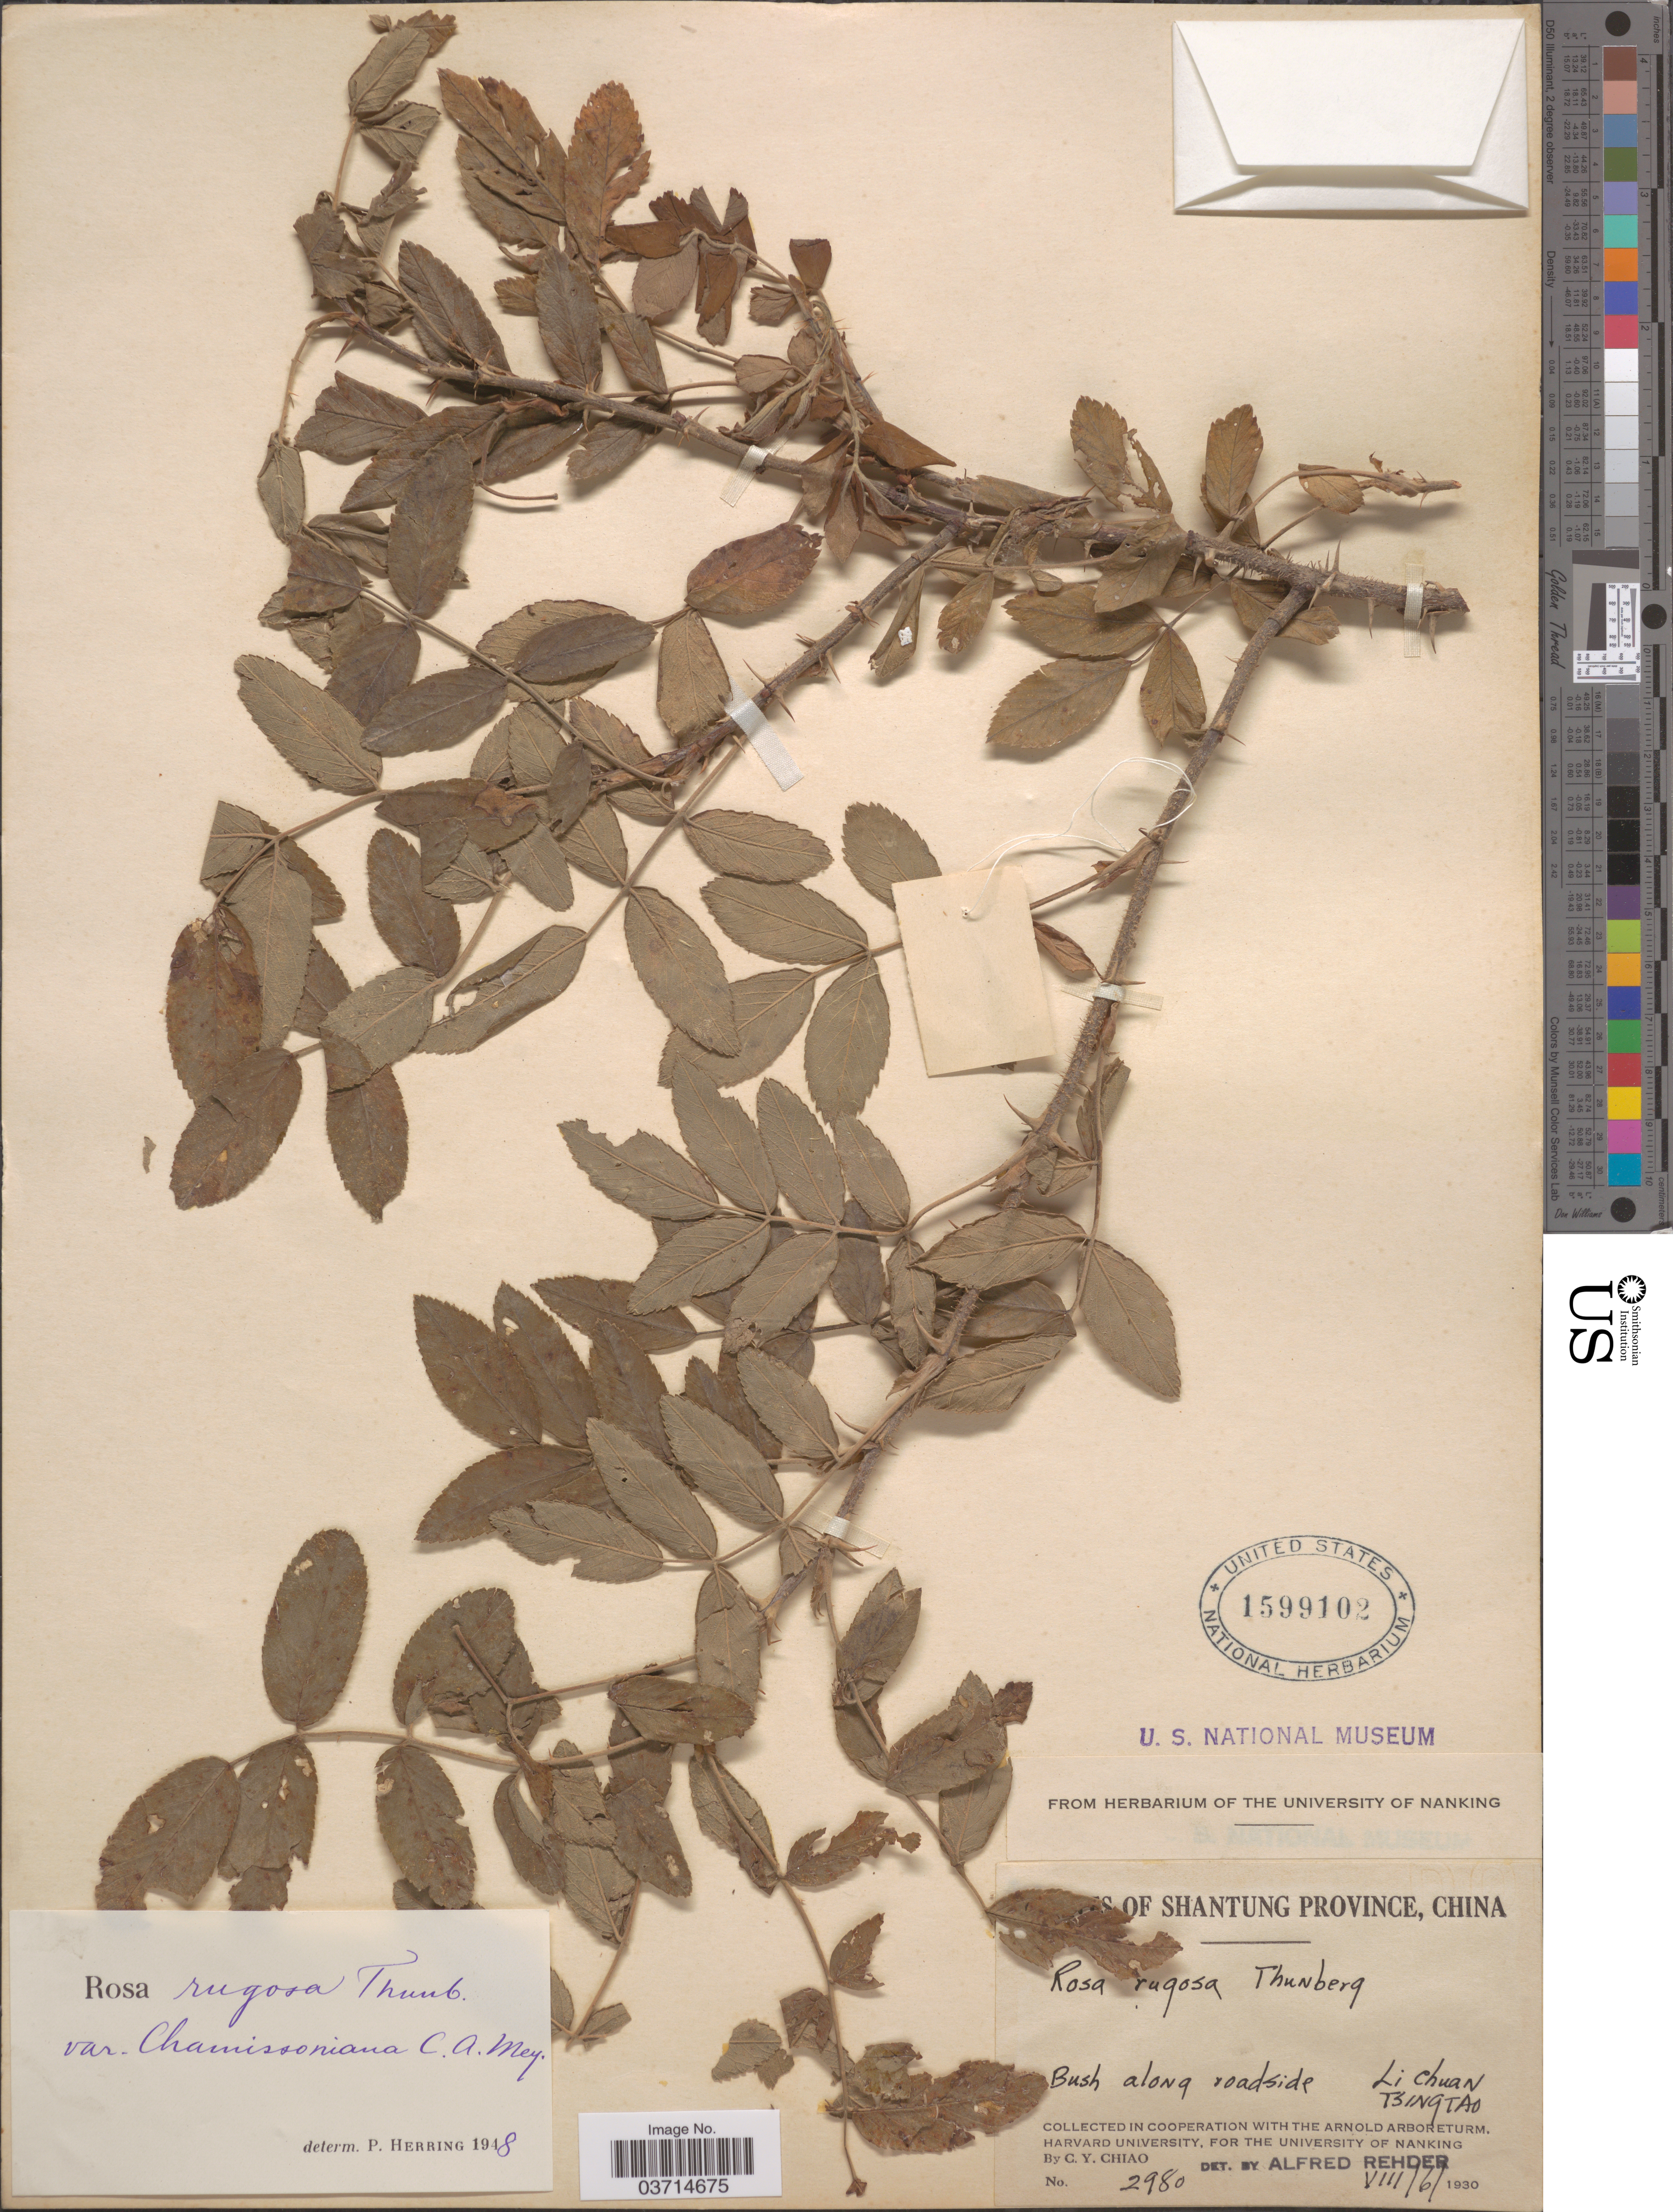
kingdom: Plantae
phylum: Tracheophyta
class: Magnoliopsida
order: Rosales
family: Rosaceae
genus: Rosa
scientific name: Rosa rugosa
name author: Thunb.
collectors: C. Y. Chiao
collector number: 2980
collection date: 1930-08-06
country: China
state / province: Shandong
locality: Shantung Province. Li Chuan, Tsingtao.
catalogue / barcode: US 1599102